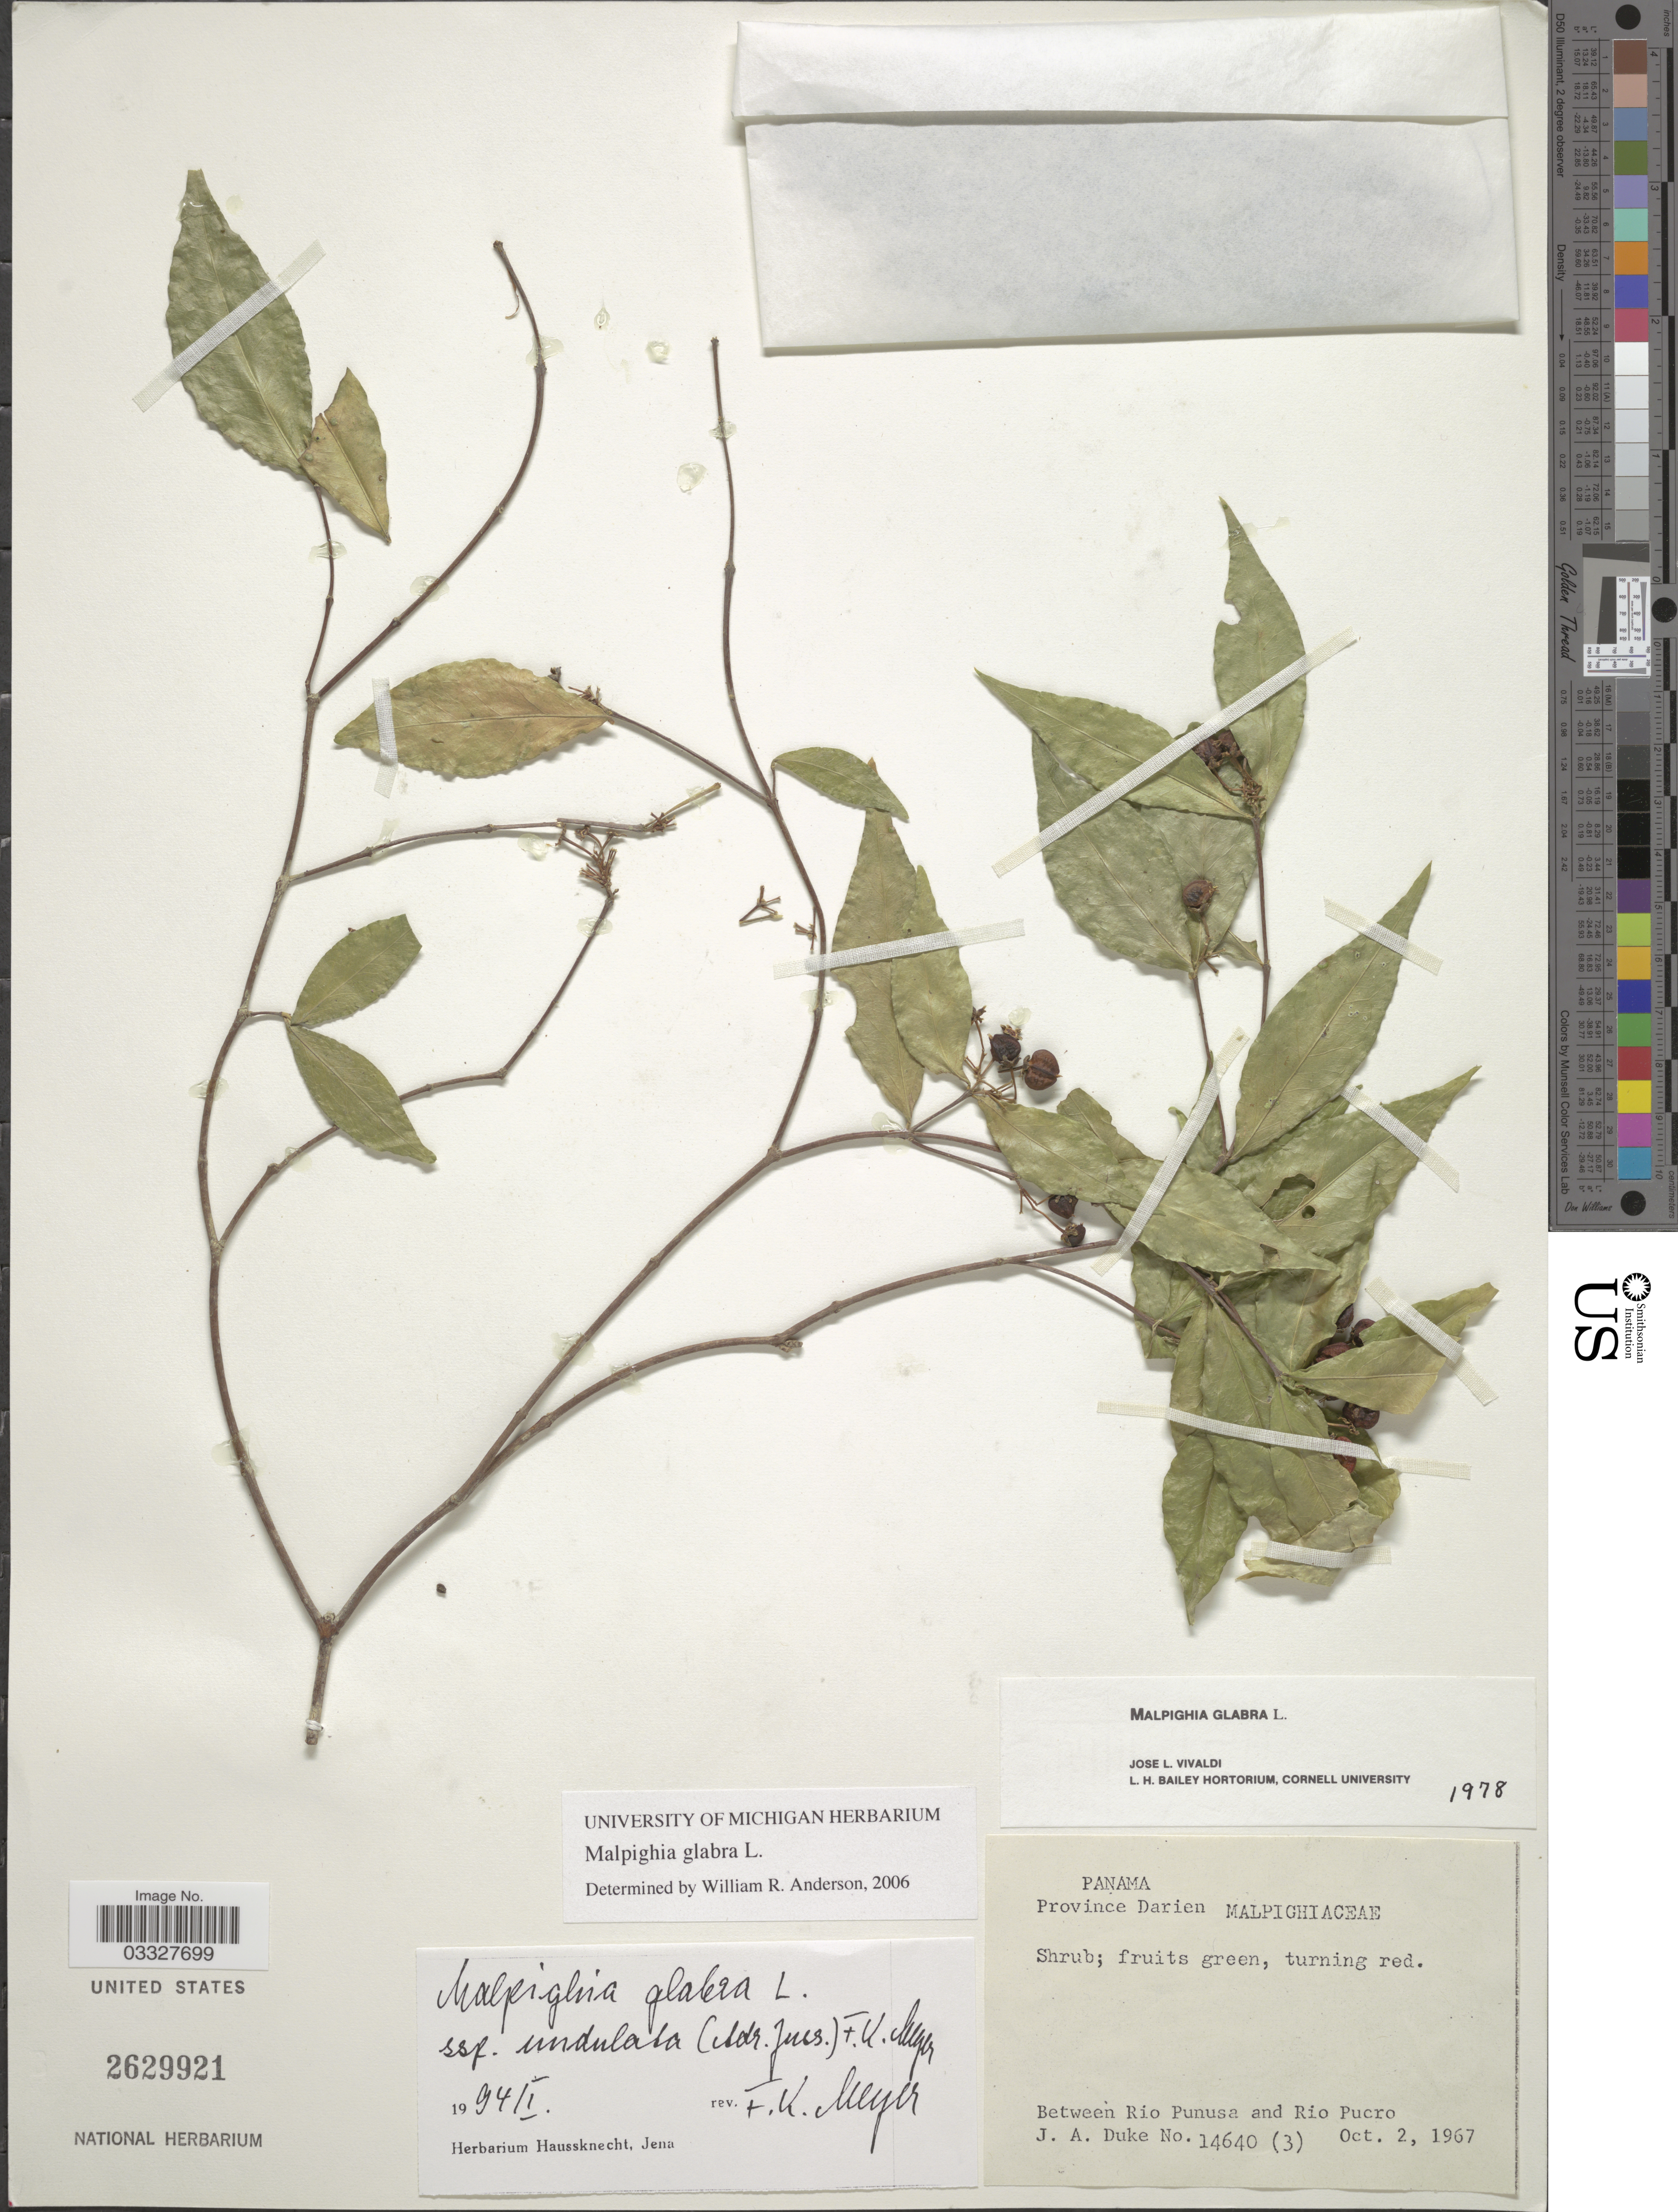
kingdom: Plantae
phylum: Tracheophyta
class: Magnoliopsida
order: Malpighiales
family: Malpighiaceae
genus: Malpighia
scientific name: Malpighia glabra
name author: L.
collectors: J. A. Duke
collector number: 14640 (3)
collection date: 1967-10-02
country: Panama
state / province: Darién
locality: Between Rio Punusa and Rio Pucro.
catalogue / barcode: US 2629921